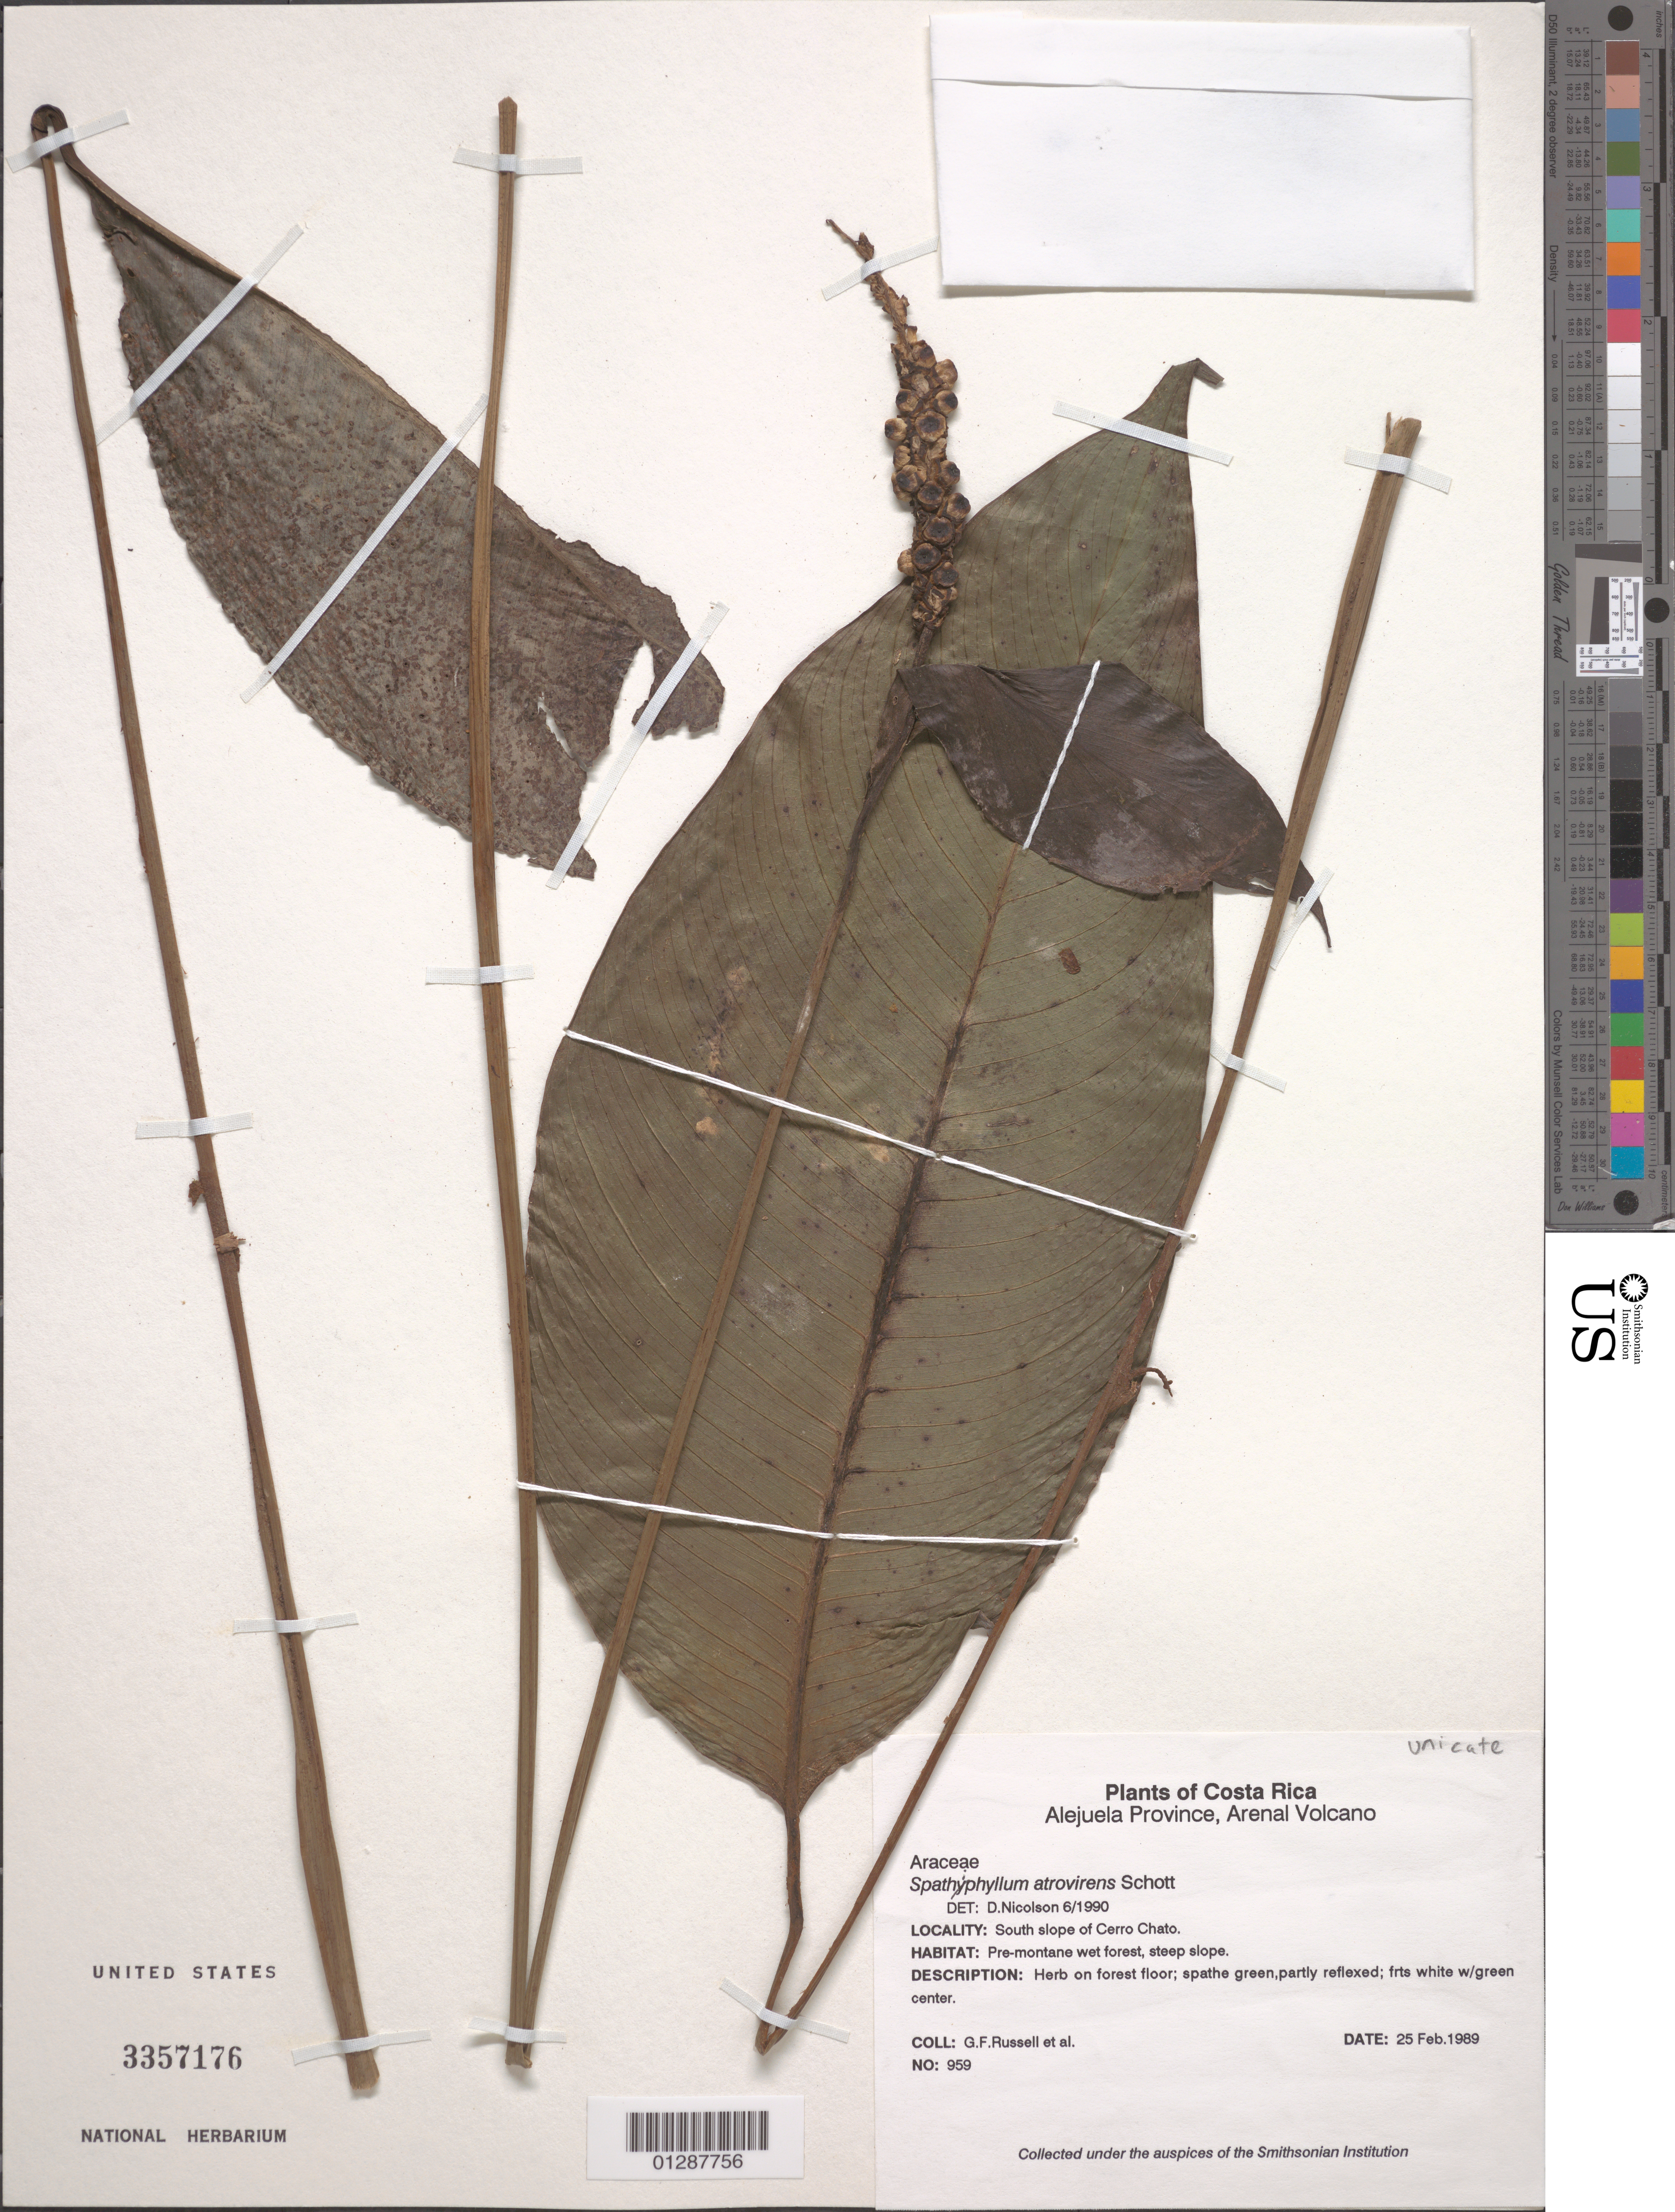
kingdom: Plantae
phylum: Tracheophyta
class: Liliopsida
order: Alismatales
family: Araceae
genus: Spathiphyllum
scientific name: Spathiphyllum atrovirens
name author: Schott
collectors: G. Russell & et al.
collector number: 959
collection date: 1989-02-25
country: Costa Rica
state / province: Alajuela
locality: Alejuela Province, Arenal Volcano. South slope of Cerro Chato.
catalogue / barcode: US 3357176